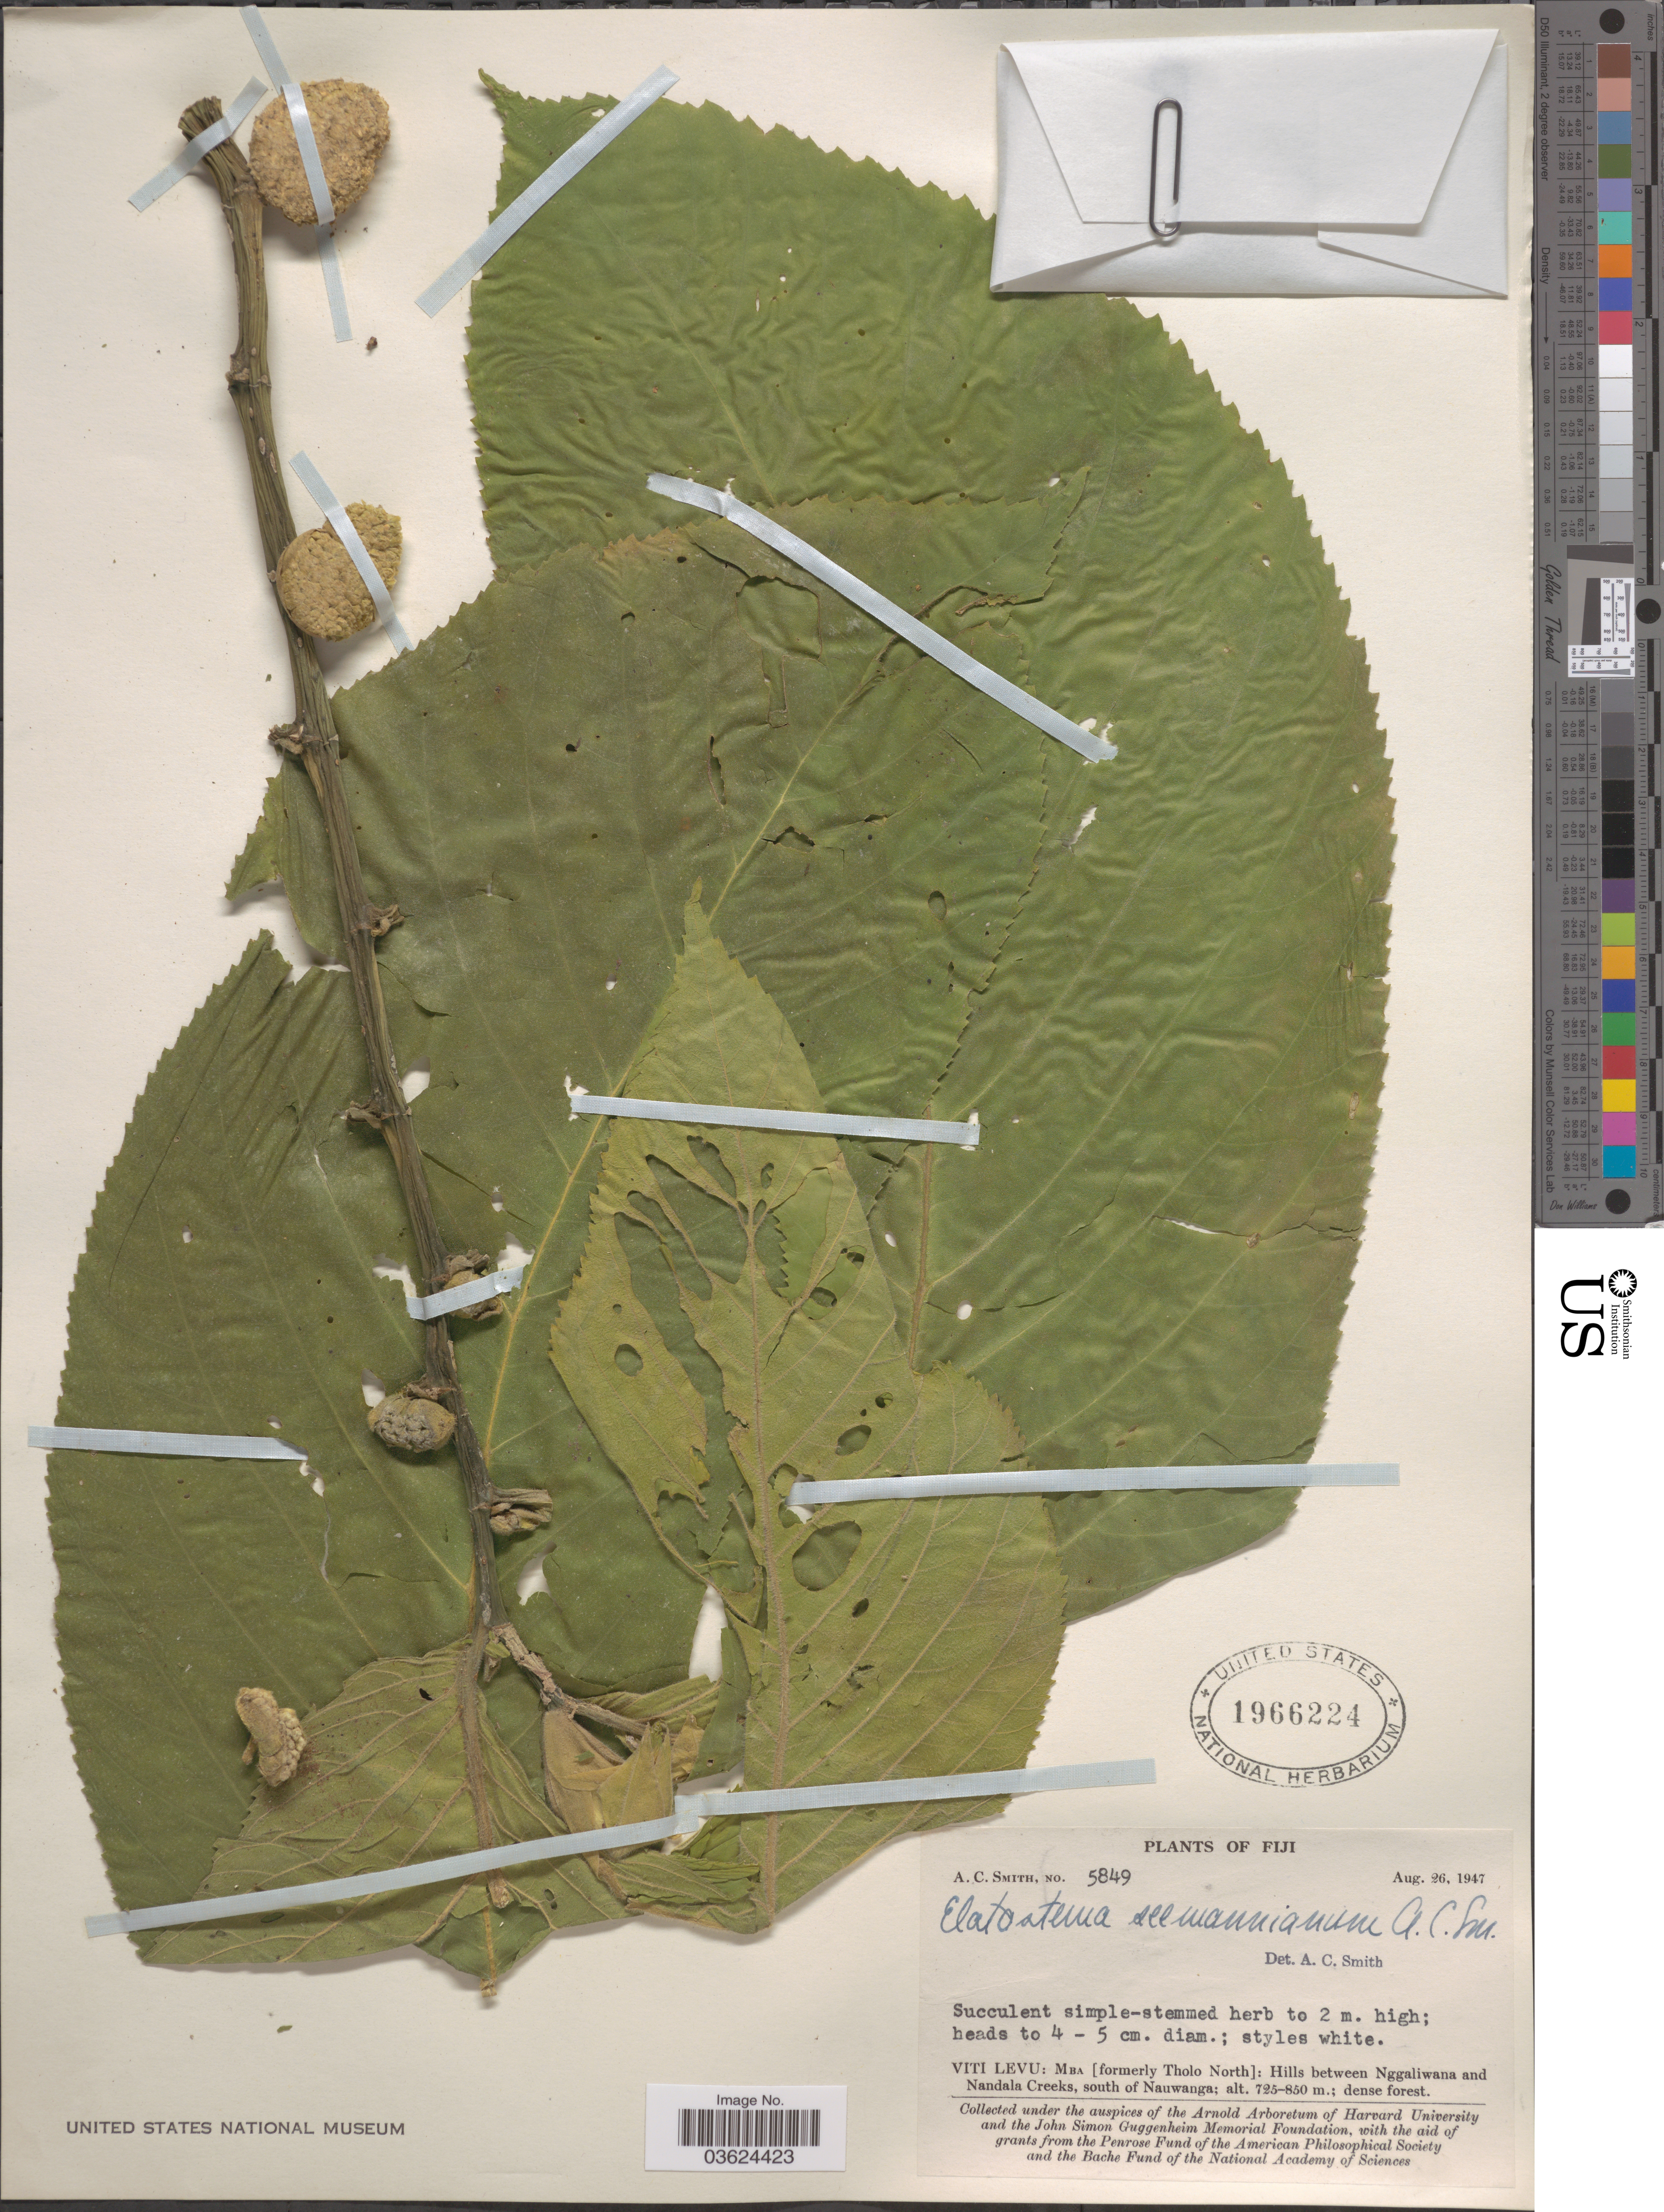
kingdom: Plantae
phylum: Tracheophyta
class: Magnoliopsida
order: Rosales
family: Urticaceae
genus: Elatostema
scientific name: Elatostema seemannianum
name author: A.C. Sm.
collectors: A. C. Smith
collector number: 5849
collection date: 1947-08-26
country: Fiji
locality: Viti Levu: Mba [formerly Tholo North]: Hills between Nggaliwana and Nandala Creeks, south of Nauwanga.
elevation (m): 725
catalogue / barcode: US 1966224